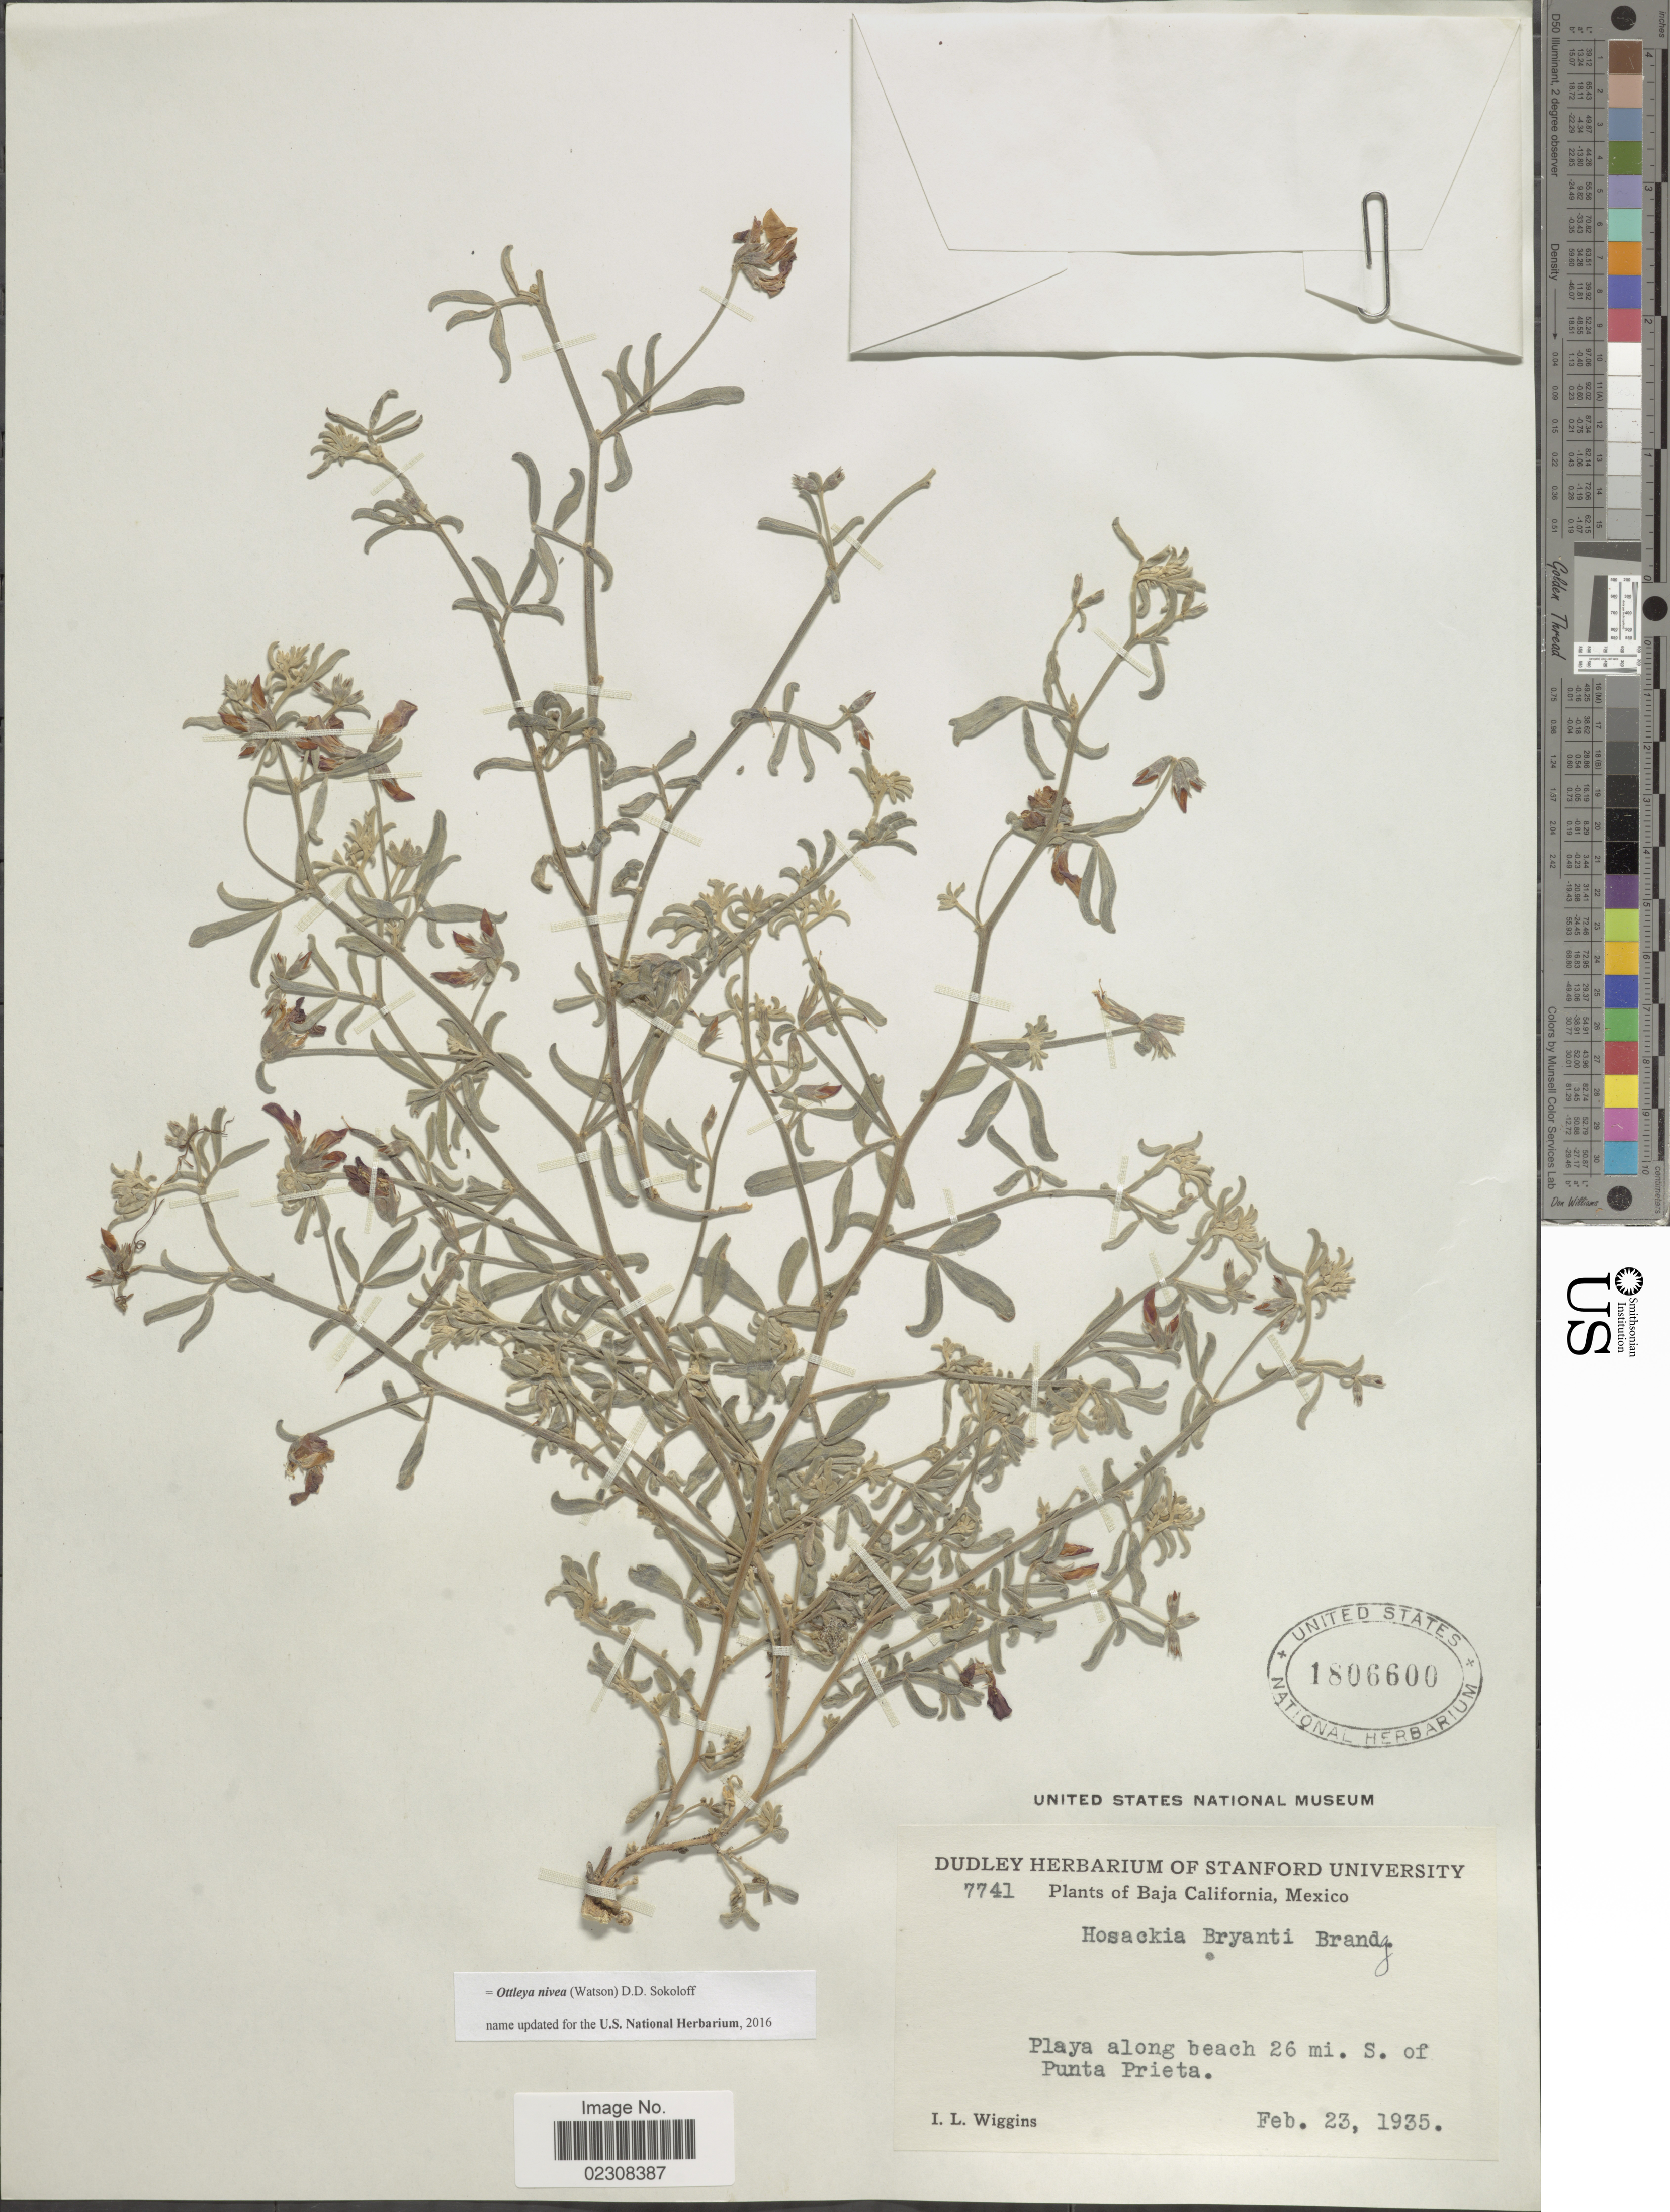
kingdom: Plantae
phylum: Tracheophyta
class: Magnoliopsida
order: Fabales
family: Fabaceae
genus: Ottleya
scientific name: Ottleya nivea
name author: (Watson) D.D. Sokoloff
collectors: I. L. Wiggins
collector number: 7741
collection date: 1935-02-23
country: Mexico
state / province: Baja California Norte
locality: Playa along beach 26 mi S of Punta Prieta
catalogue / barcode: US 1806600